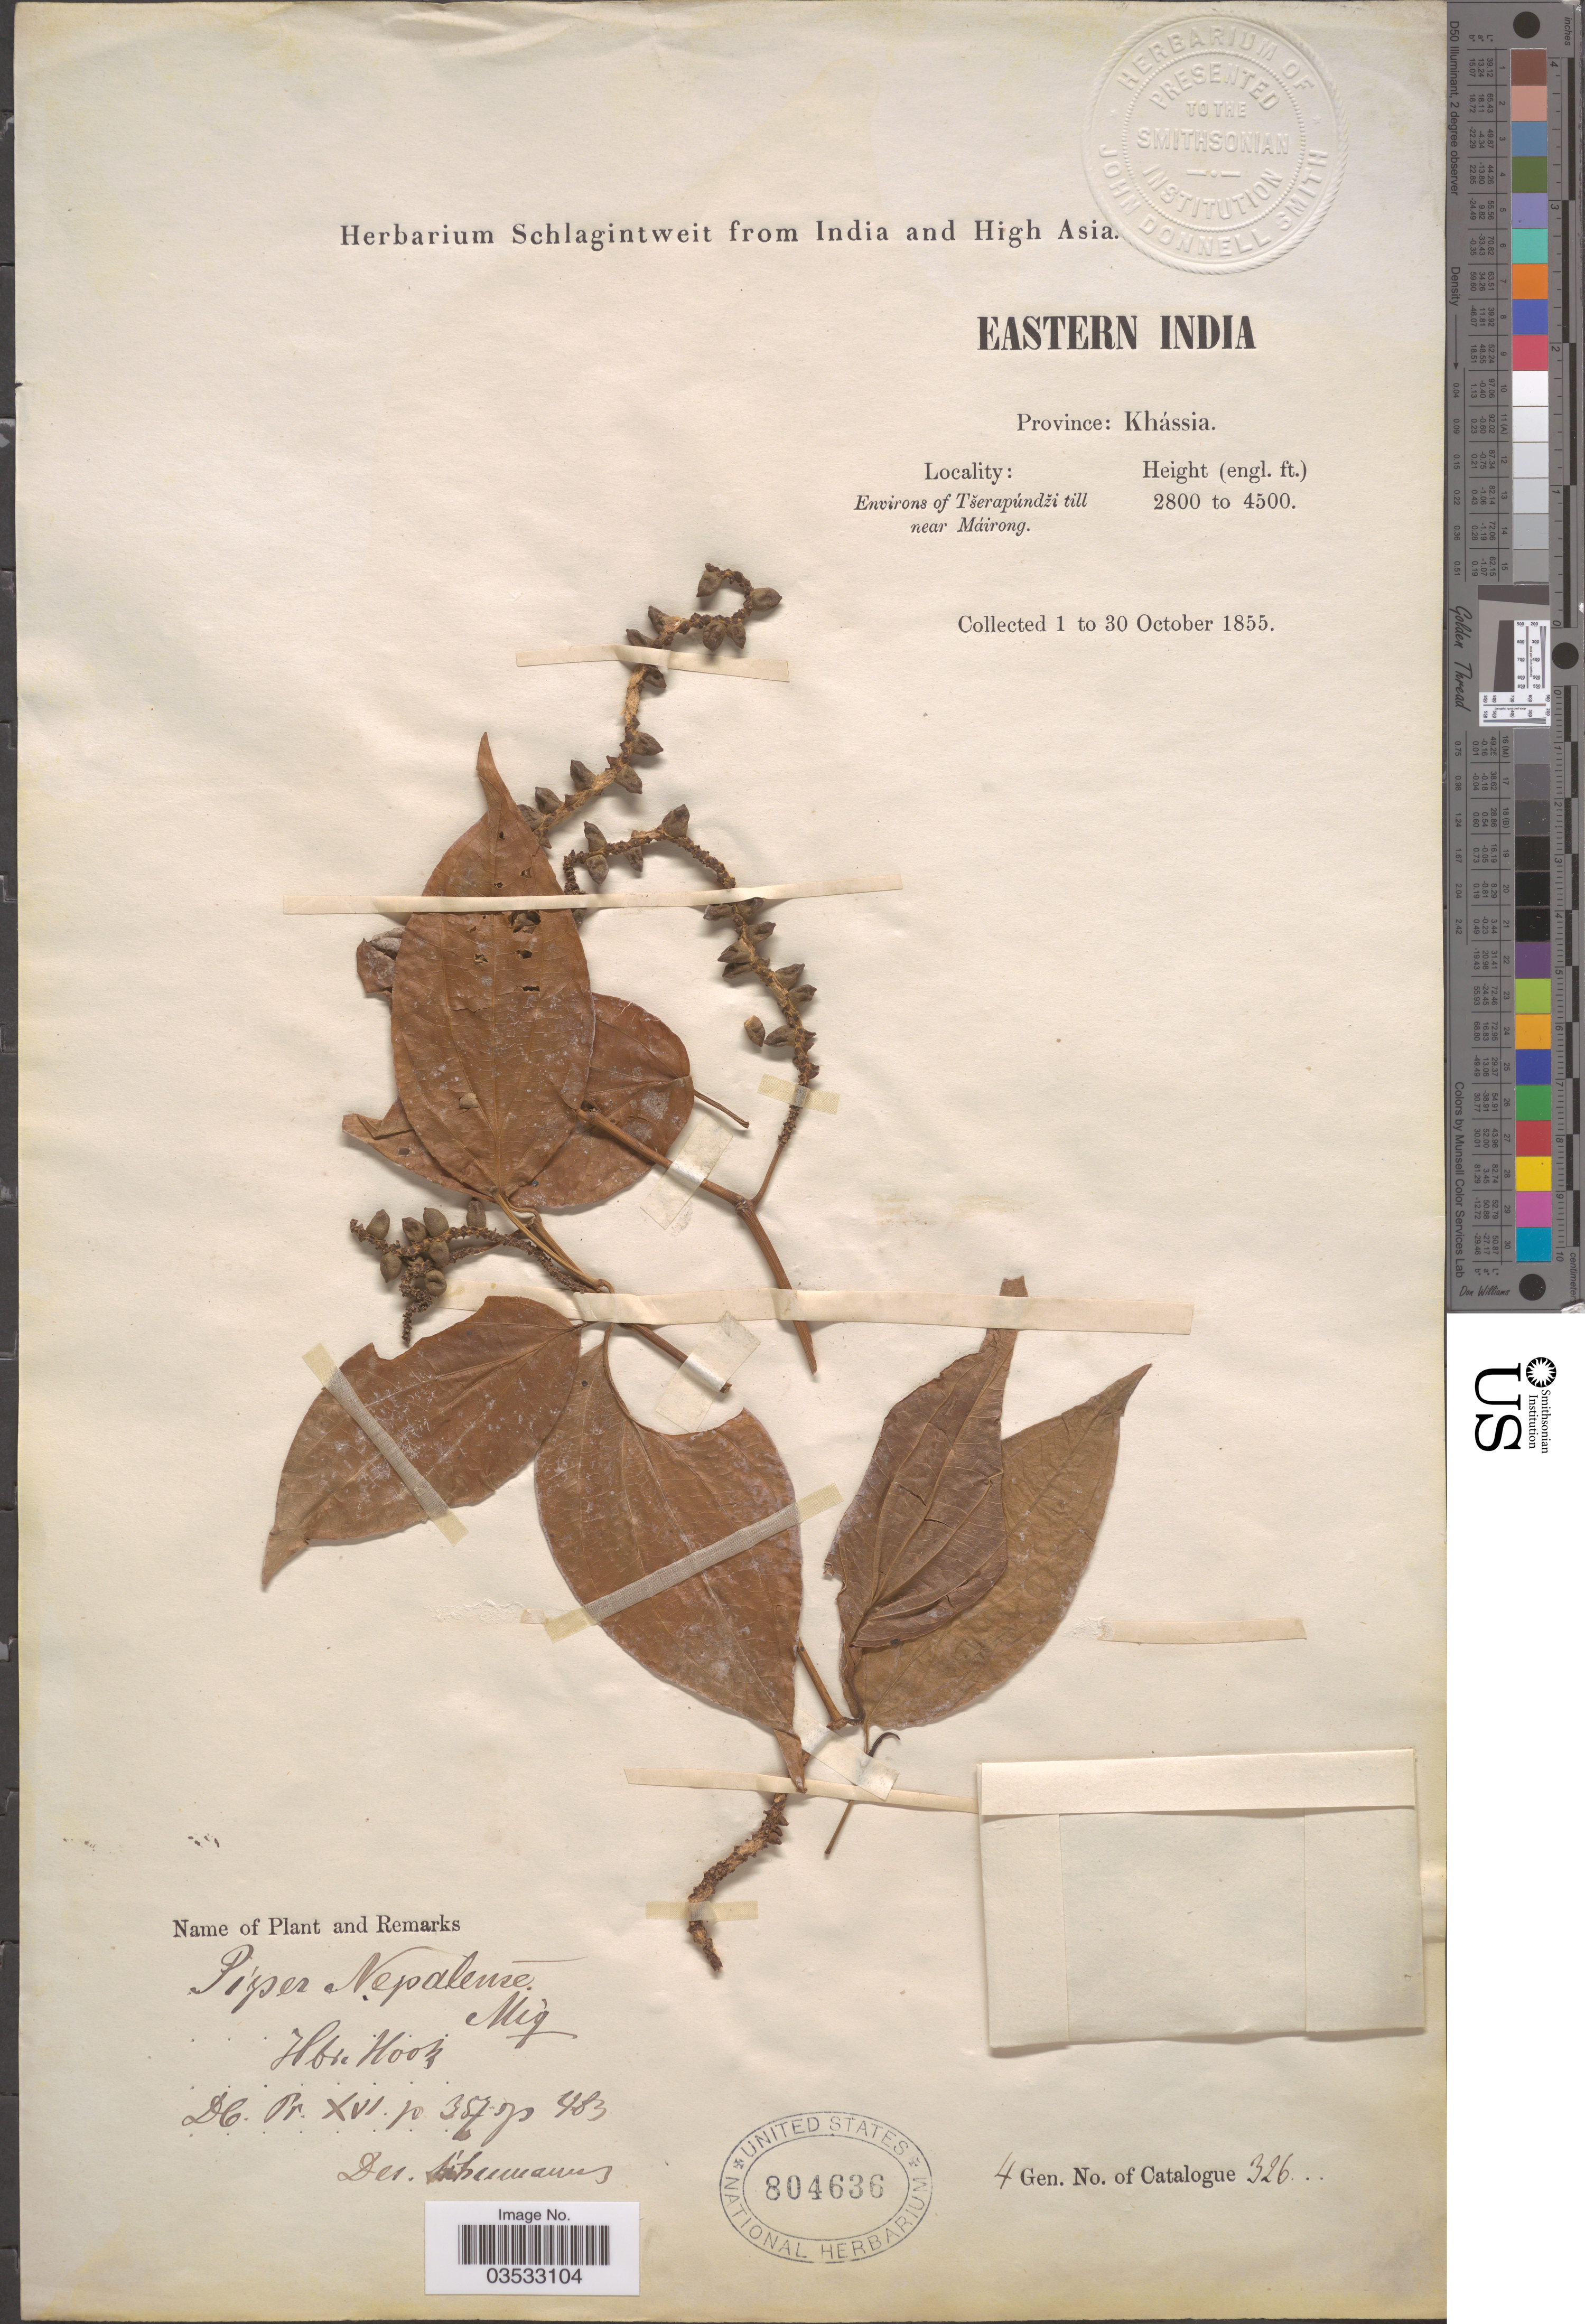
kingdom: Plantae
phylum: Tracheophyta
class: Magnoliopsida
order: Piperales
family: Piperaceae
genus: Piper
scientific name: Piper nepalense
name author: Miq.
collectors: ex herb. Schlagintweit from India and High Asia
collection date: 1855-10-01/1855-10-30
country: India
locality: Eastern India. Province: Khássia. Environs of Tserapúndzi till near Máirong.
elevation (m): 853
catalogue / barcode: US 804636